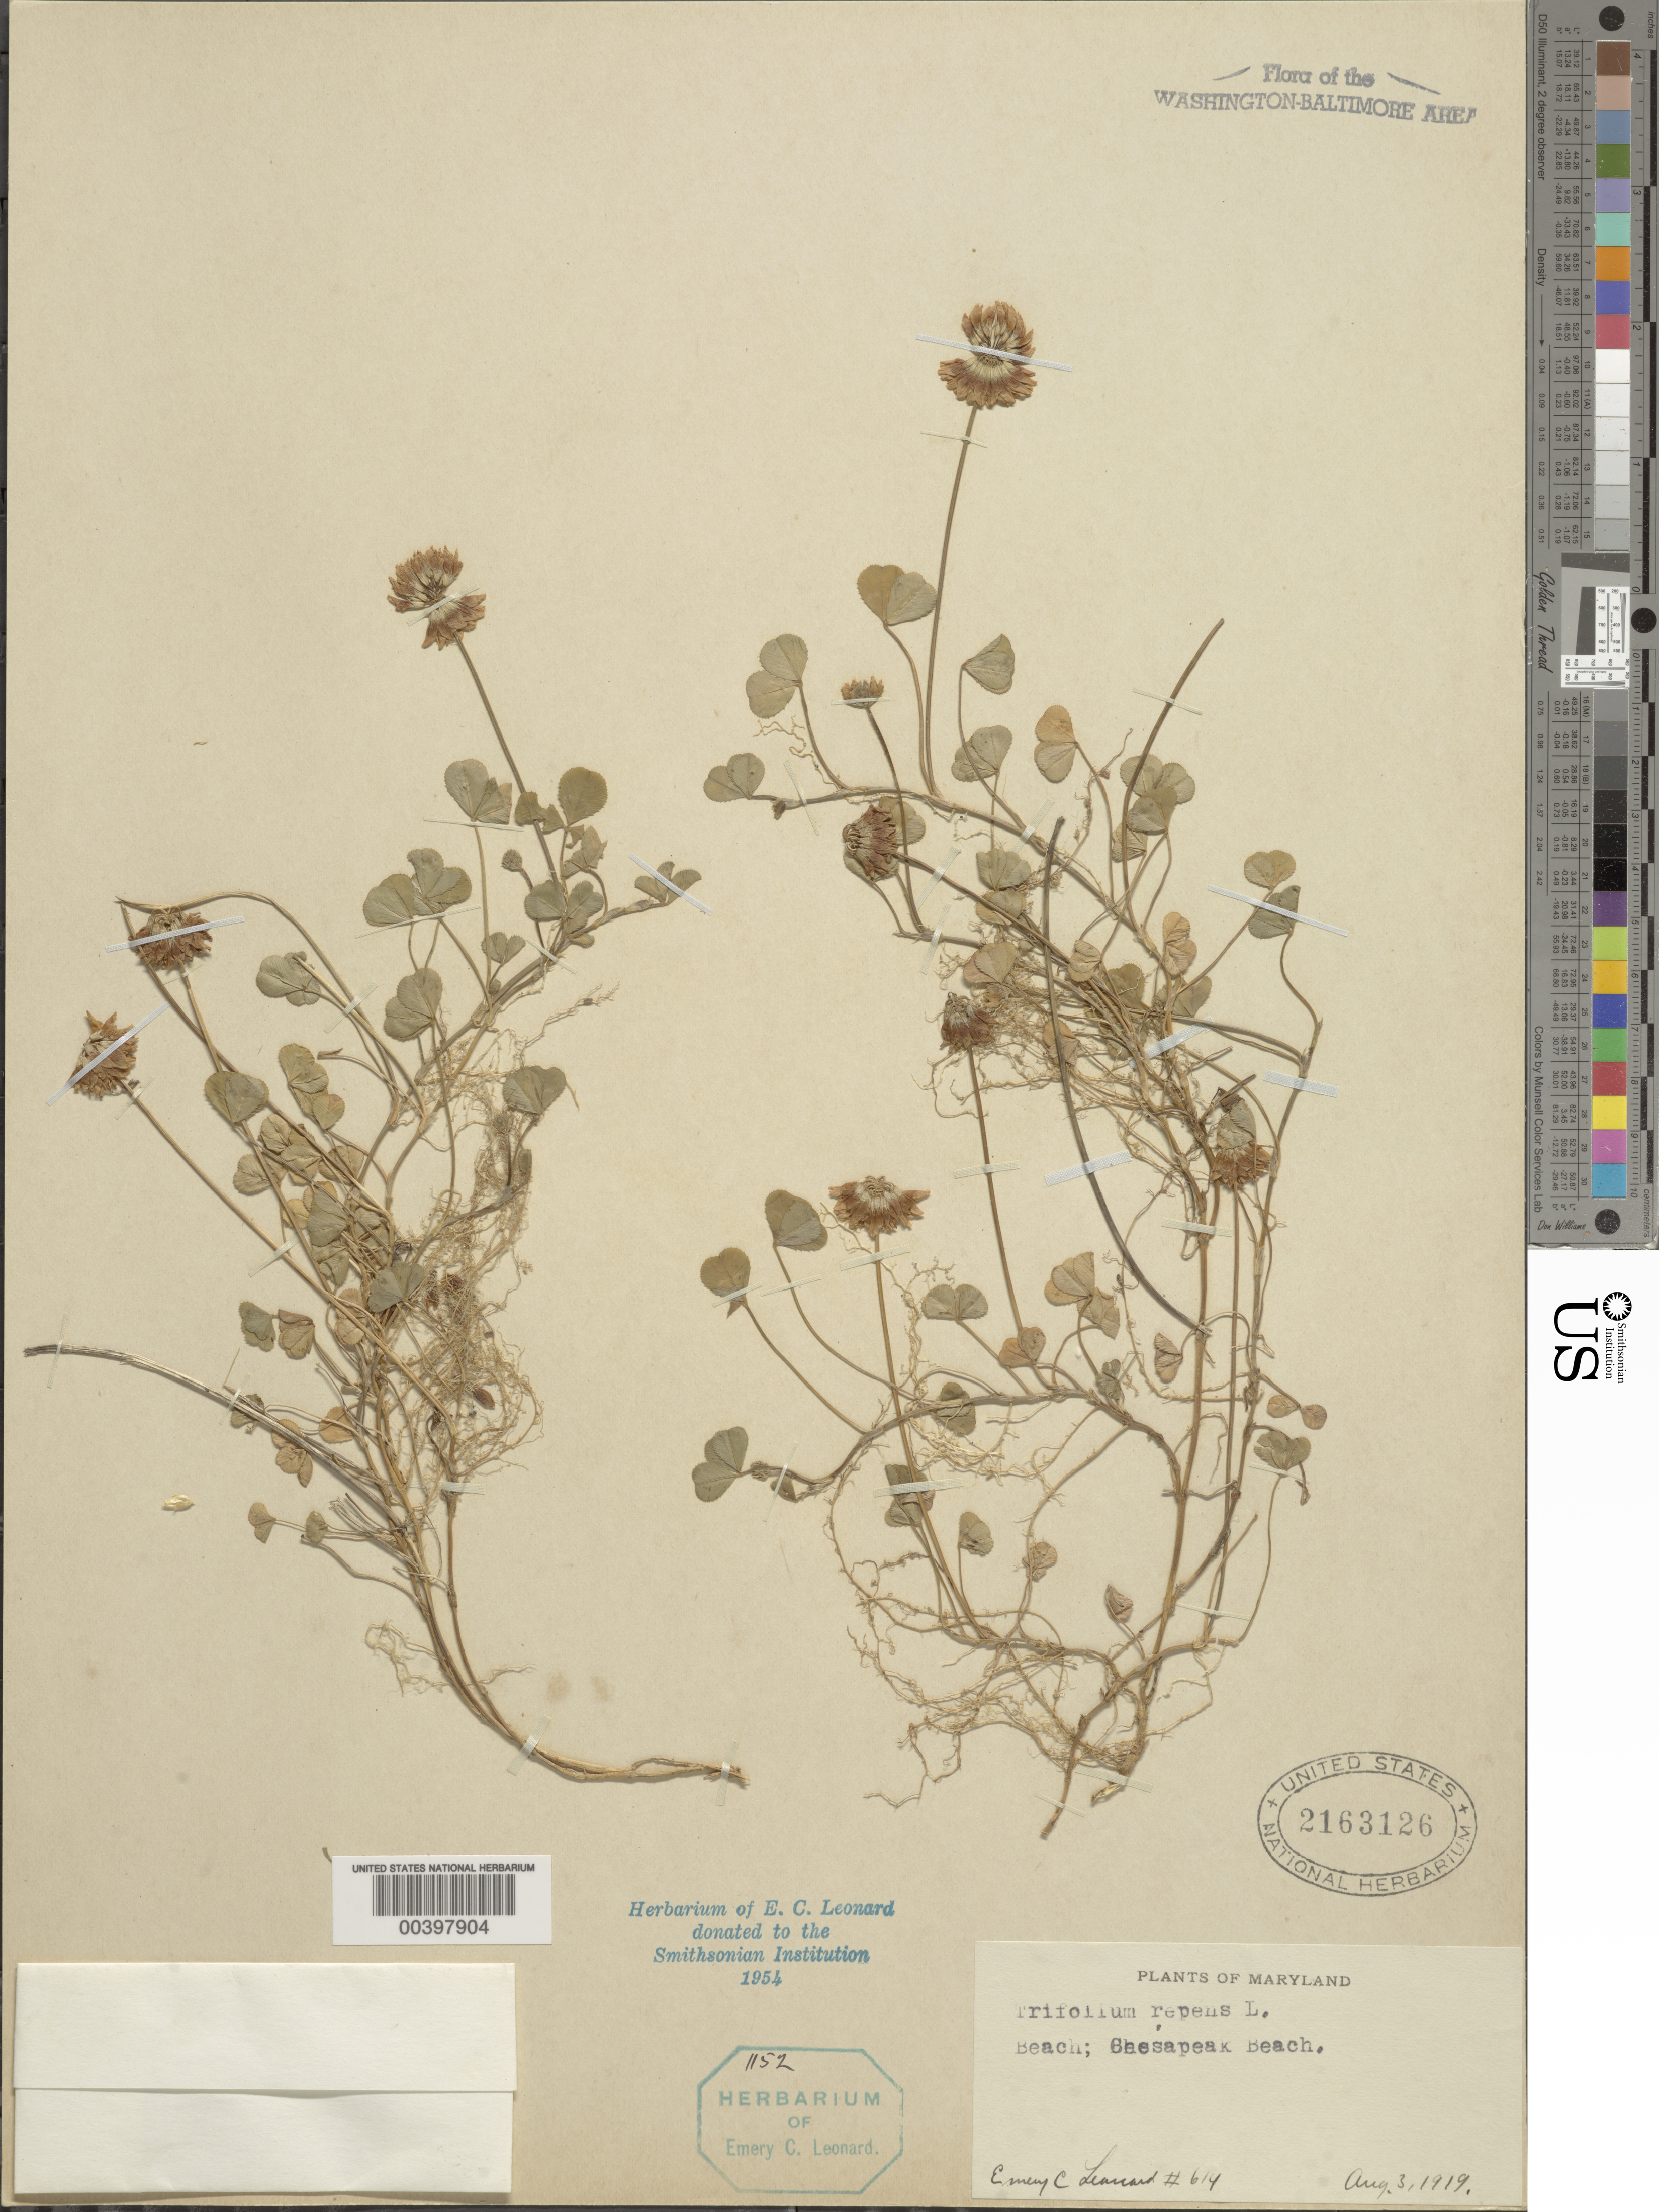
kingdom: Plantae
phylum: Tracheophyta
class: Magnoliopsida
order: Fabales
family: Fabaceae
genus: Trifolium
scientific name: Trifolium repens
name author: L.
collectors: E. C. Leonard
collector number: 614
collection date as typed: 03 Aug 1919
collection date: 1919-08-03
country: United States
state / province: Maryland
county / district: Calvert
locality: Chesapeake Beach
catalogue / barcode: US 2163126